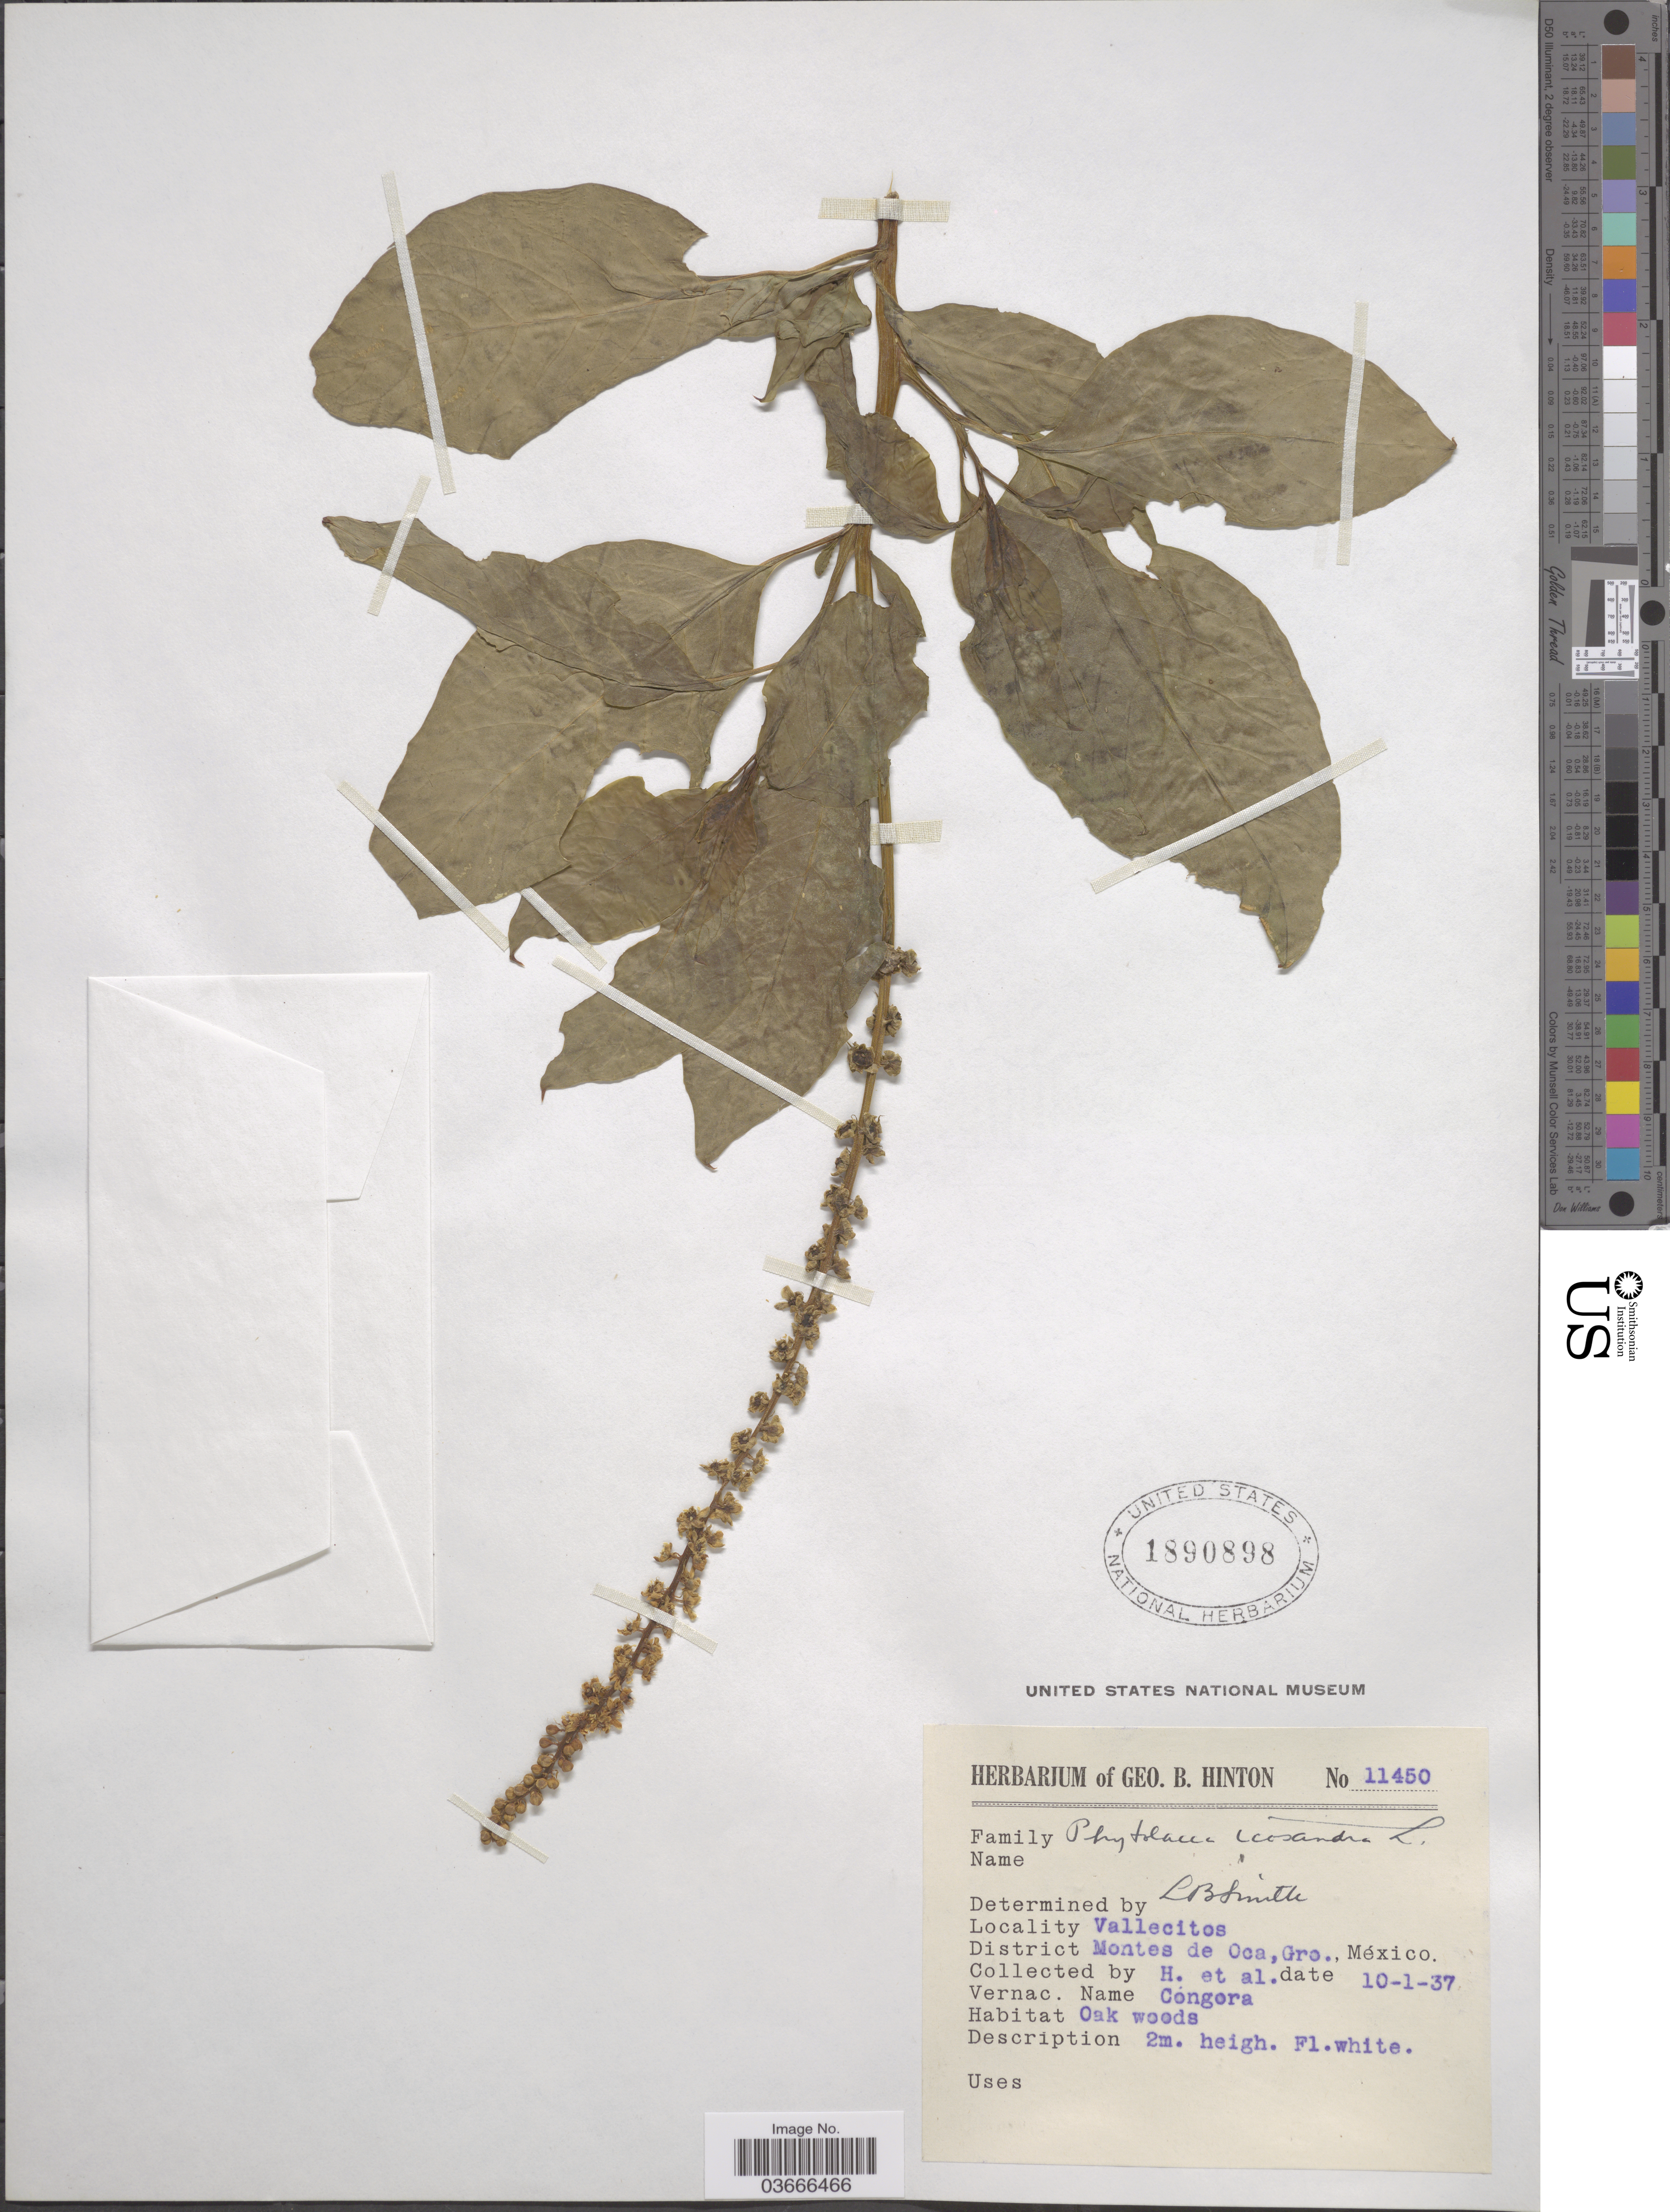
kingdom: Plantae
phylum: Tracheophyta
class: Magnoliopsida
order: Caryophyllales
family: Phytolaccaceae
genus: Phytolacca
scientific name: Phytolacca icosandra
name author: L.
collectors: G. B. Hinton & et al.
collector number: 11450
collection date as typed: Transcribed d/m/y: 10/1/37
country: Mexico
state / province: Guerrero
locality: Vallecitos. District Montes de Oca.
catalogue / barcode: US 1890898